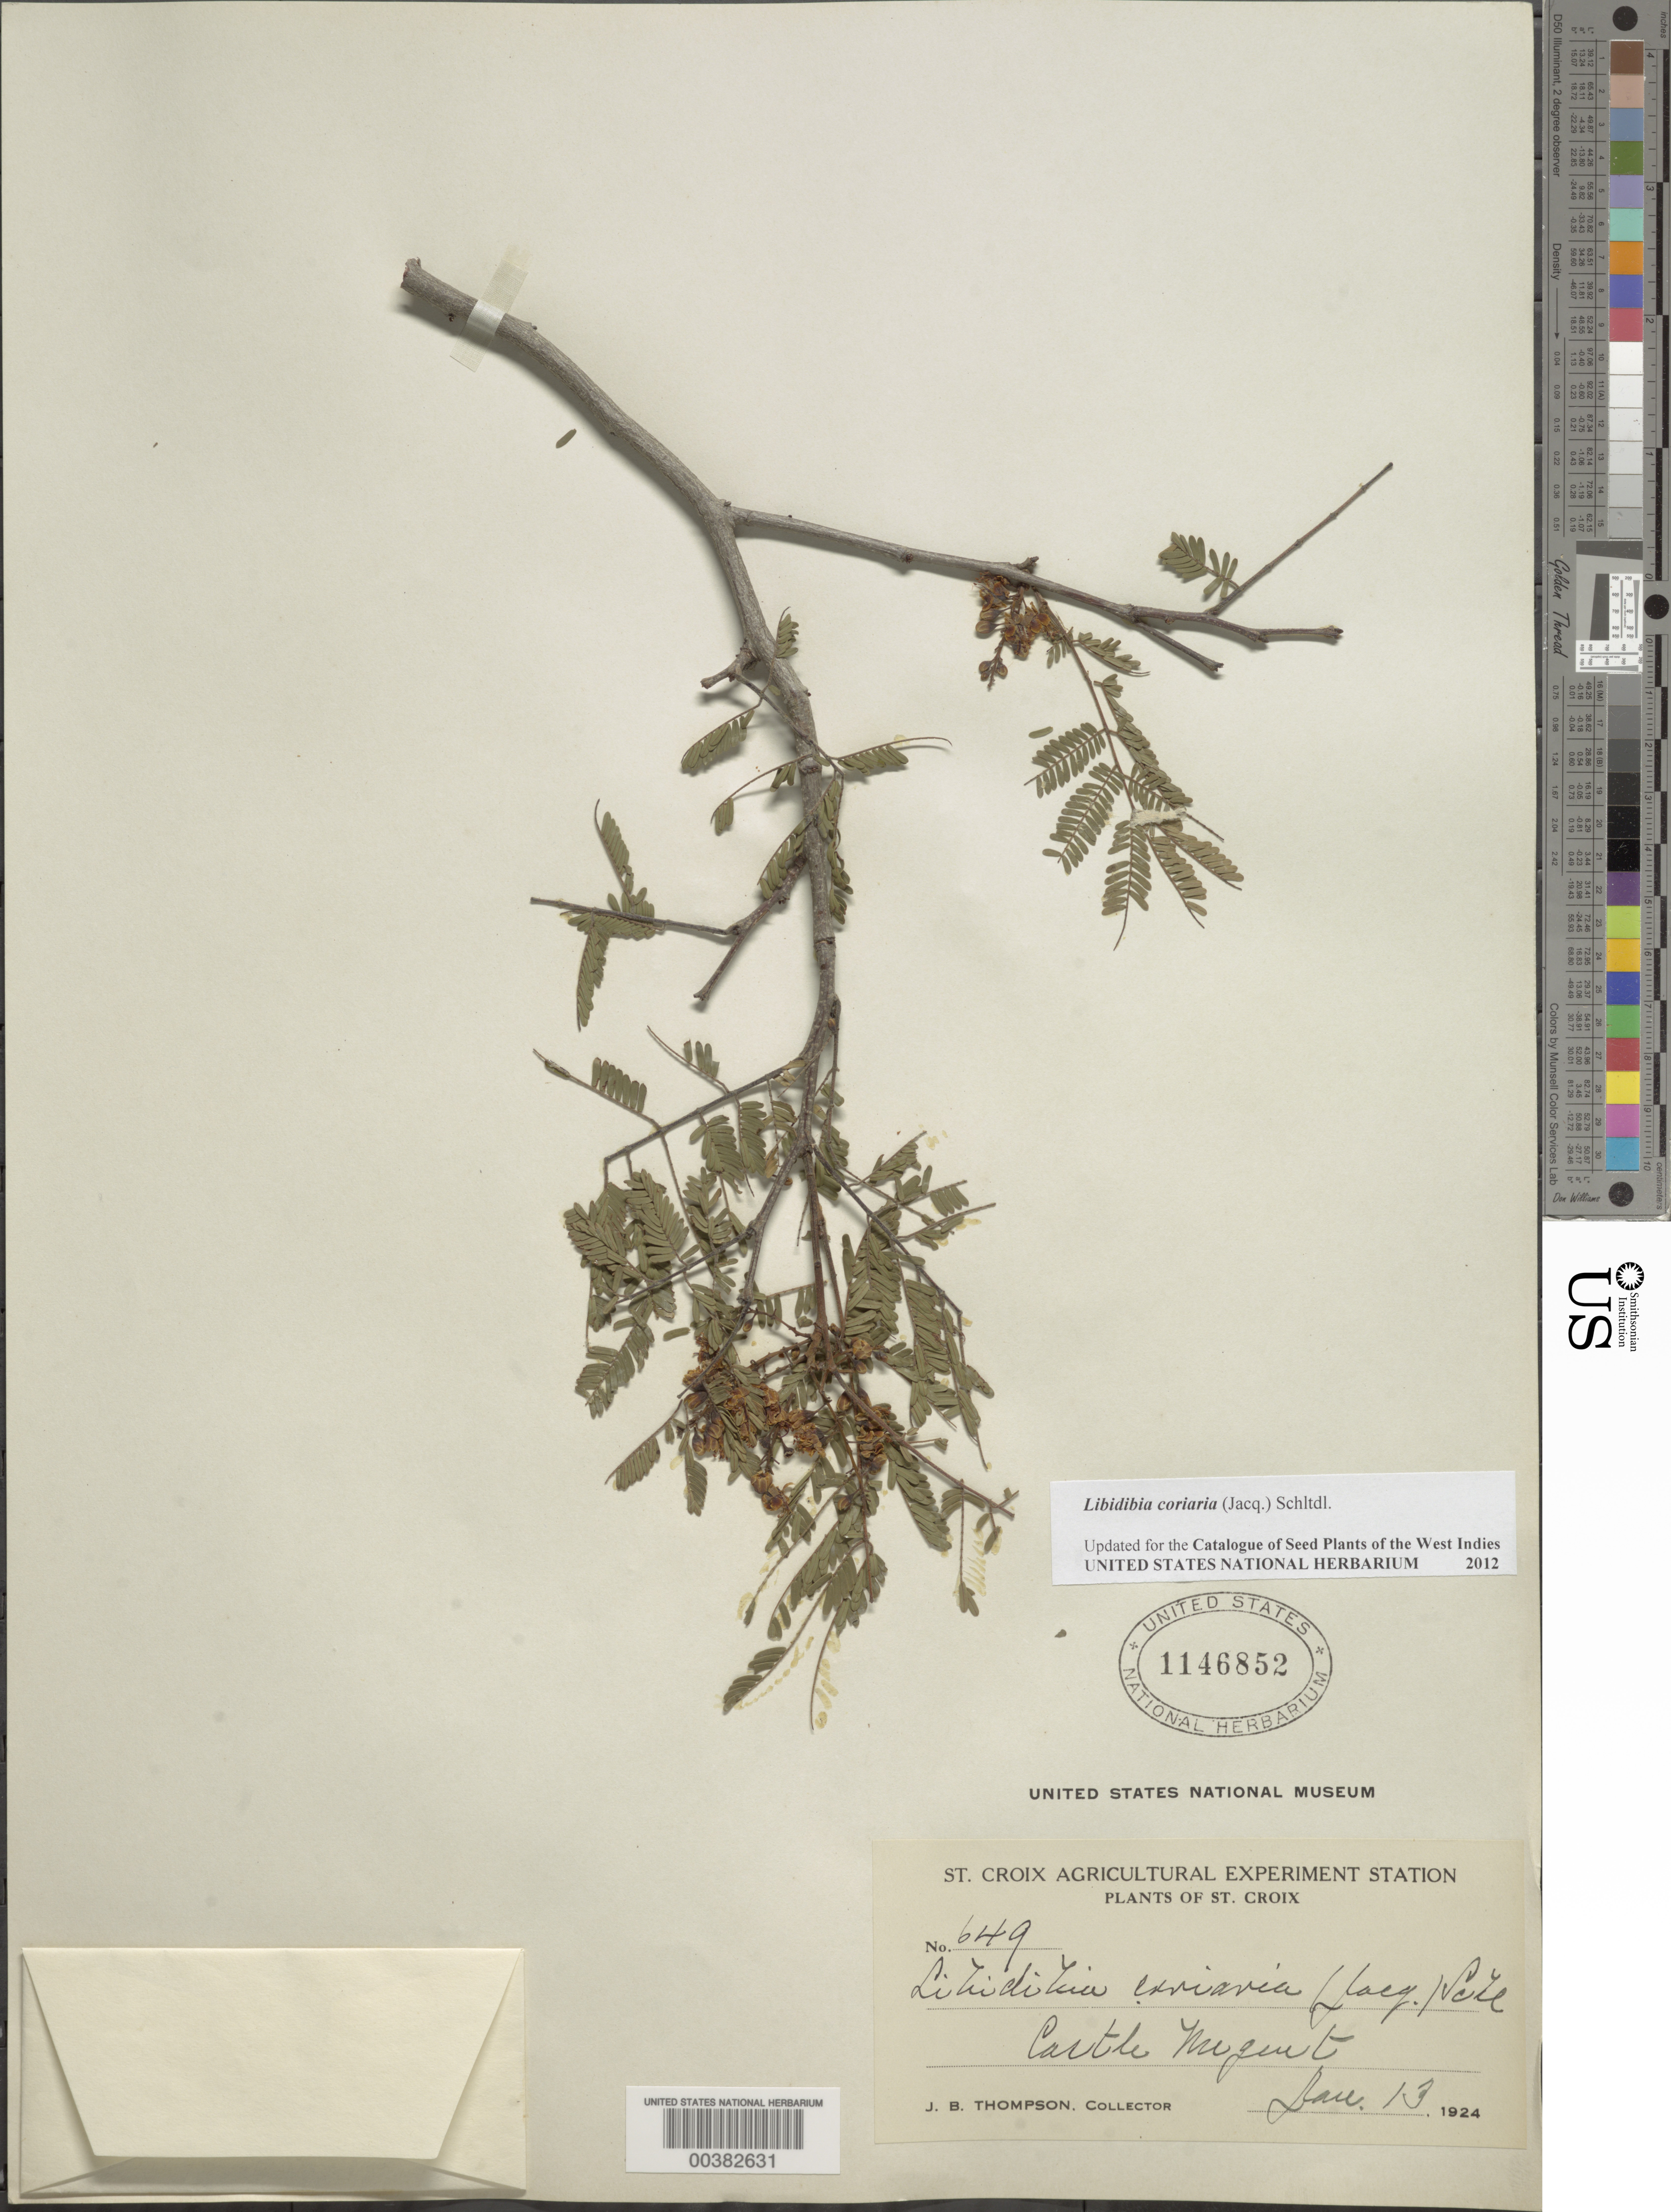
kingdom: Plantae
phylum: Tracheophyta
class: Magnoliopsida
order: Fabales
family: Fabaceae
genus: Libidibia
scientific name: Libidibia coriaria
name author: (Jacq.) Schltdl.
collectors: J. B. Thompson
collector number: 649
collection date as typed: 13 Jan 1924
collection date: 1924-01-13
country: U.S. Virgin Islands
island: St. Croix Island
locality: Castle mcguit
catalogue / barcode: US 1146852